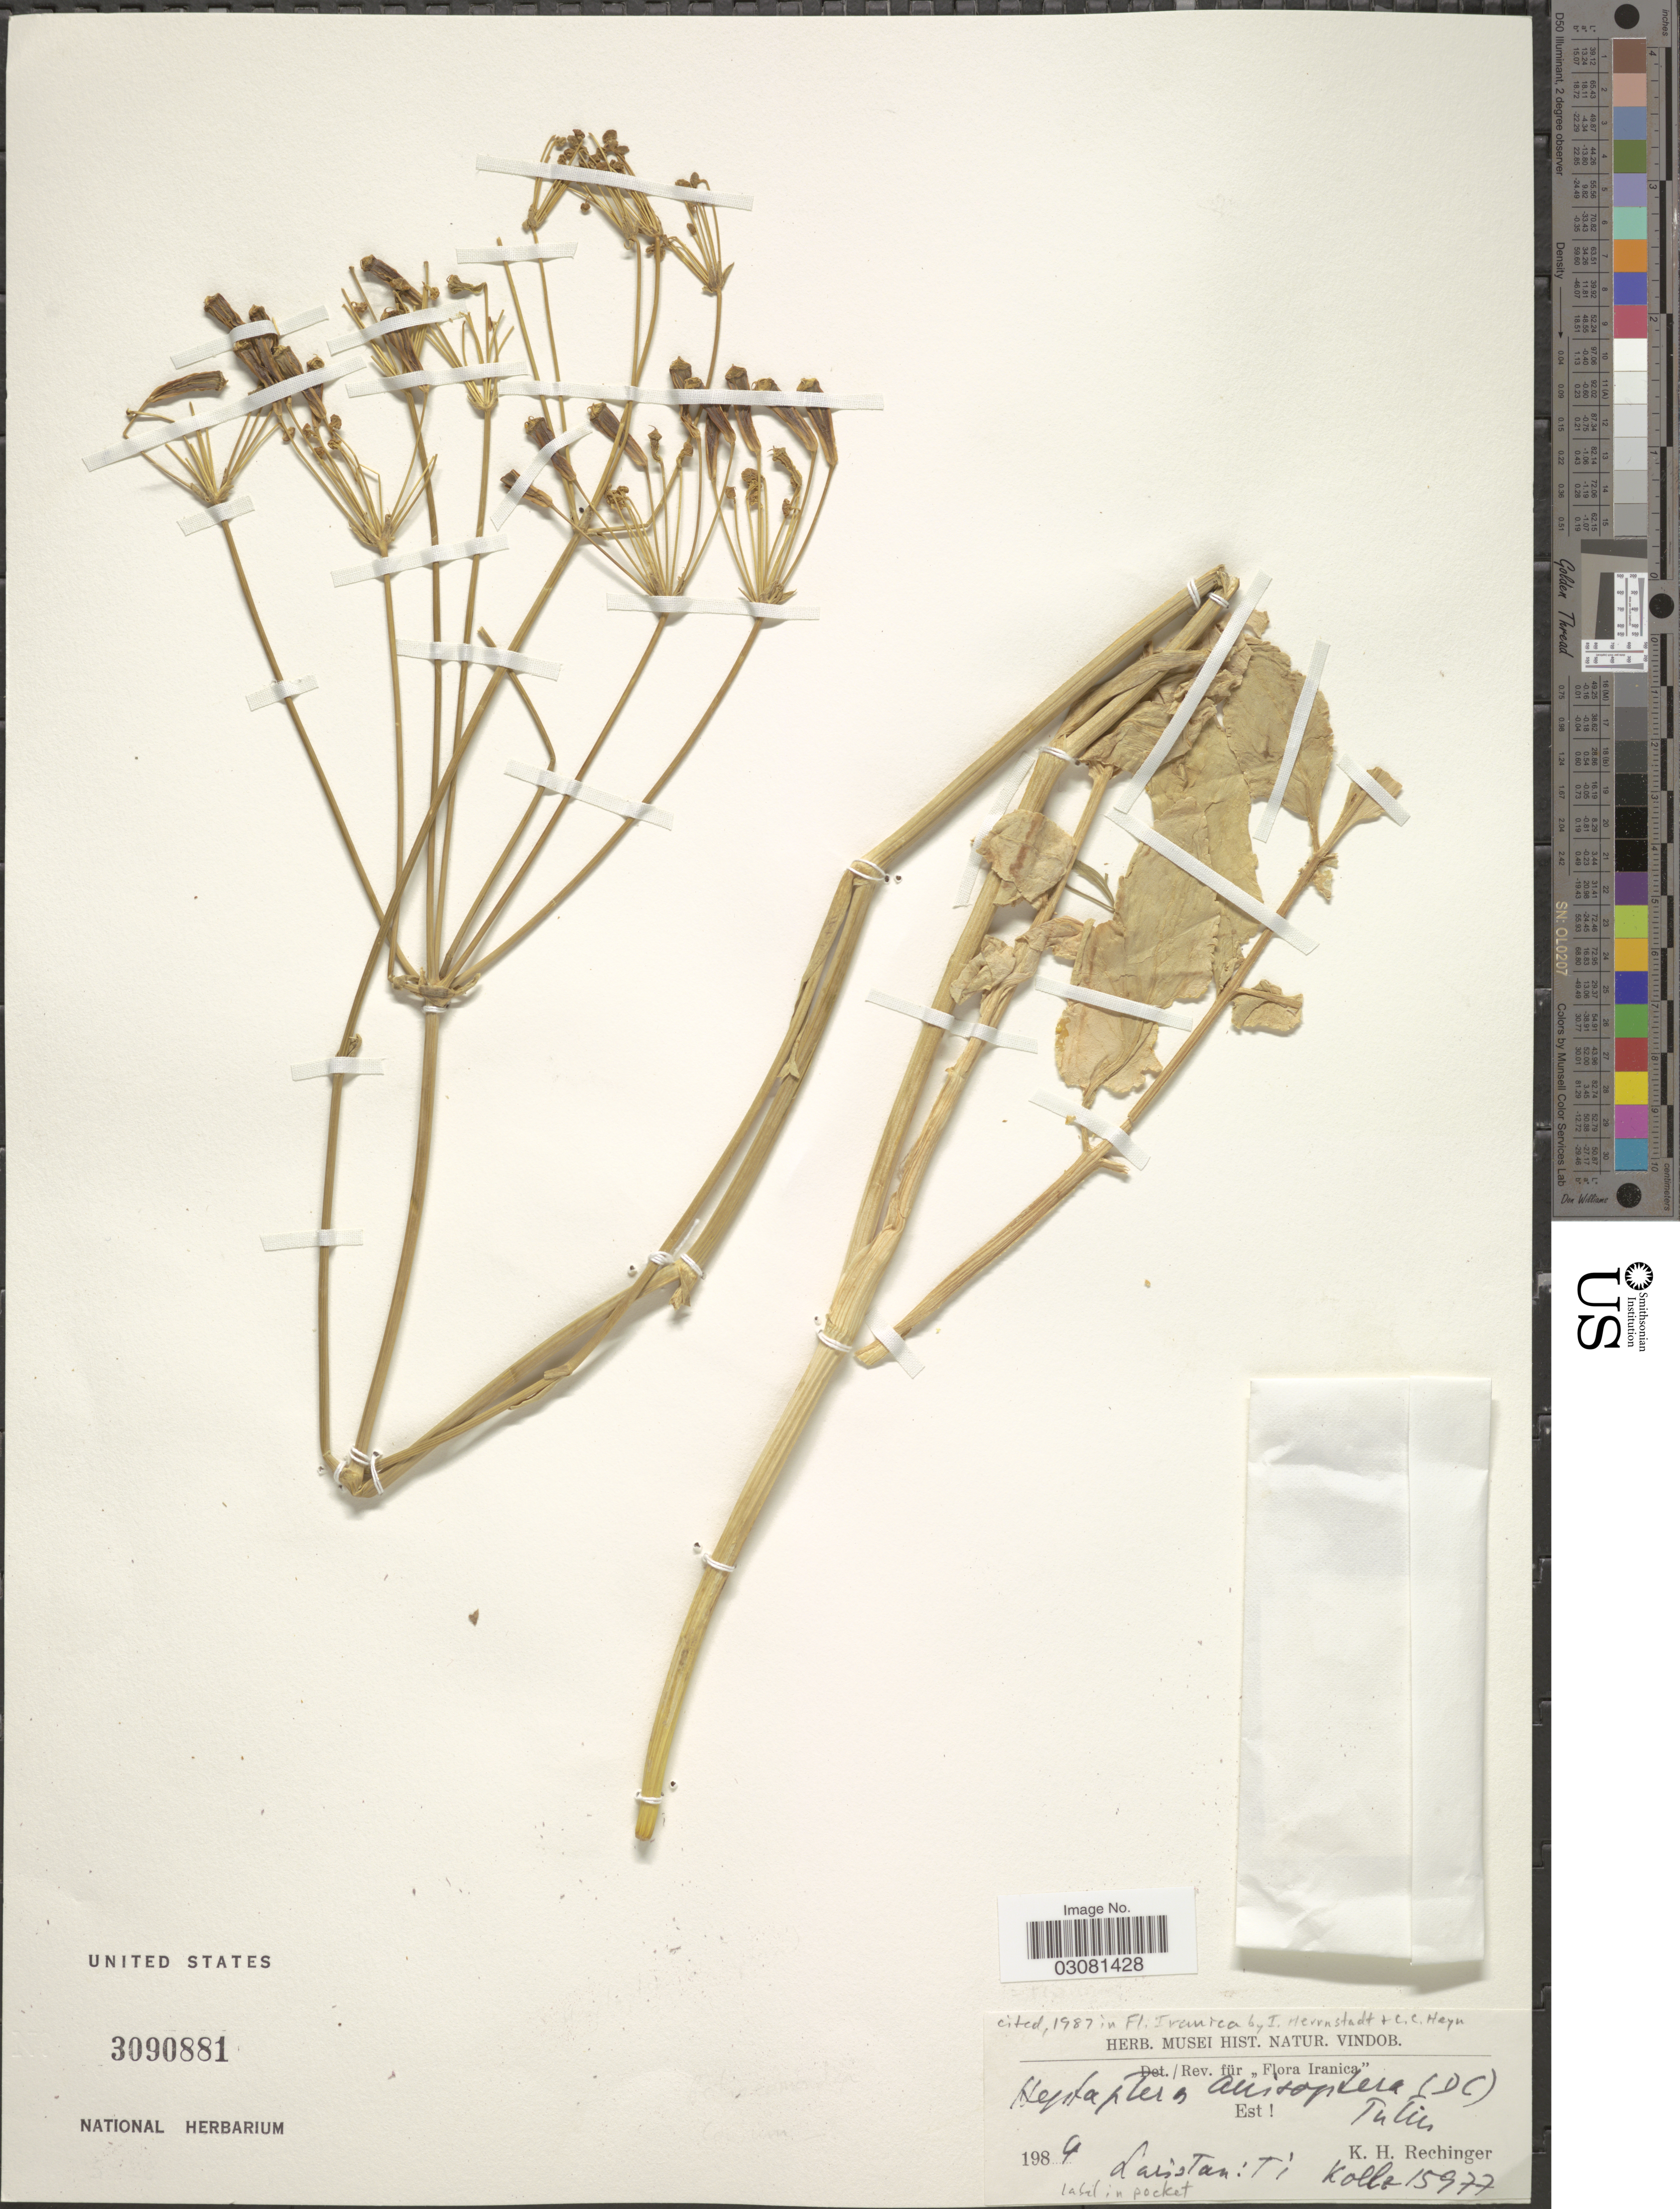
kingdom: Plantae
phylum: Tracheophyta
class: Magnoliopsida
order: Apiales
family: Apiaceae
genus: Heptaptera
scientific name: Heptaptera anisoptera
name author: (DC.) Tutin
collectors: K. H. Rechinger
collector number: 15977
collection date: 1989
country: Iran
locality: Laristan: Ti Kolle.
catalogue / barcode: US 3090881